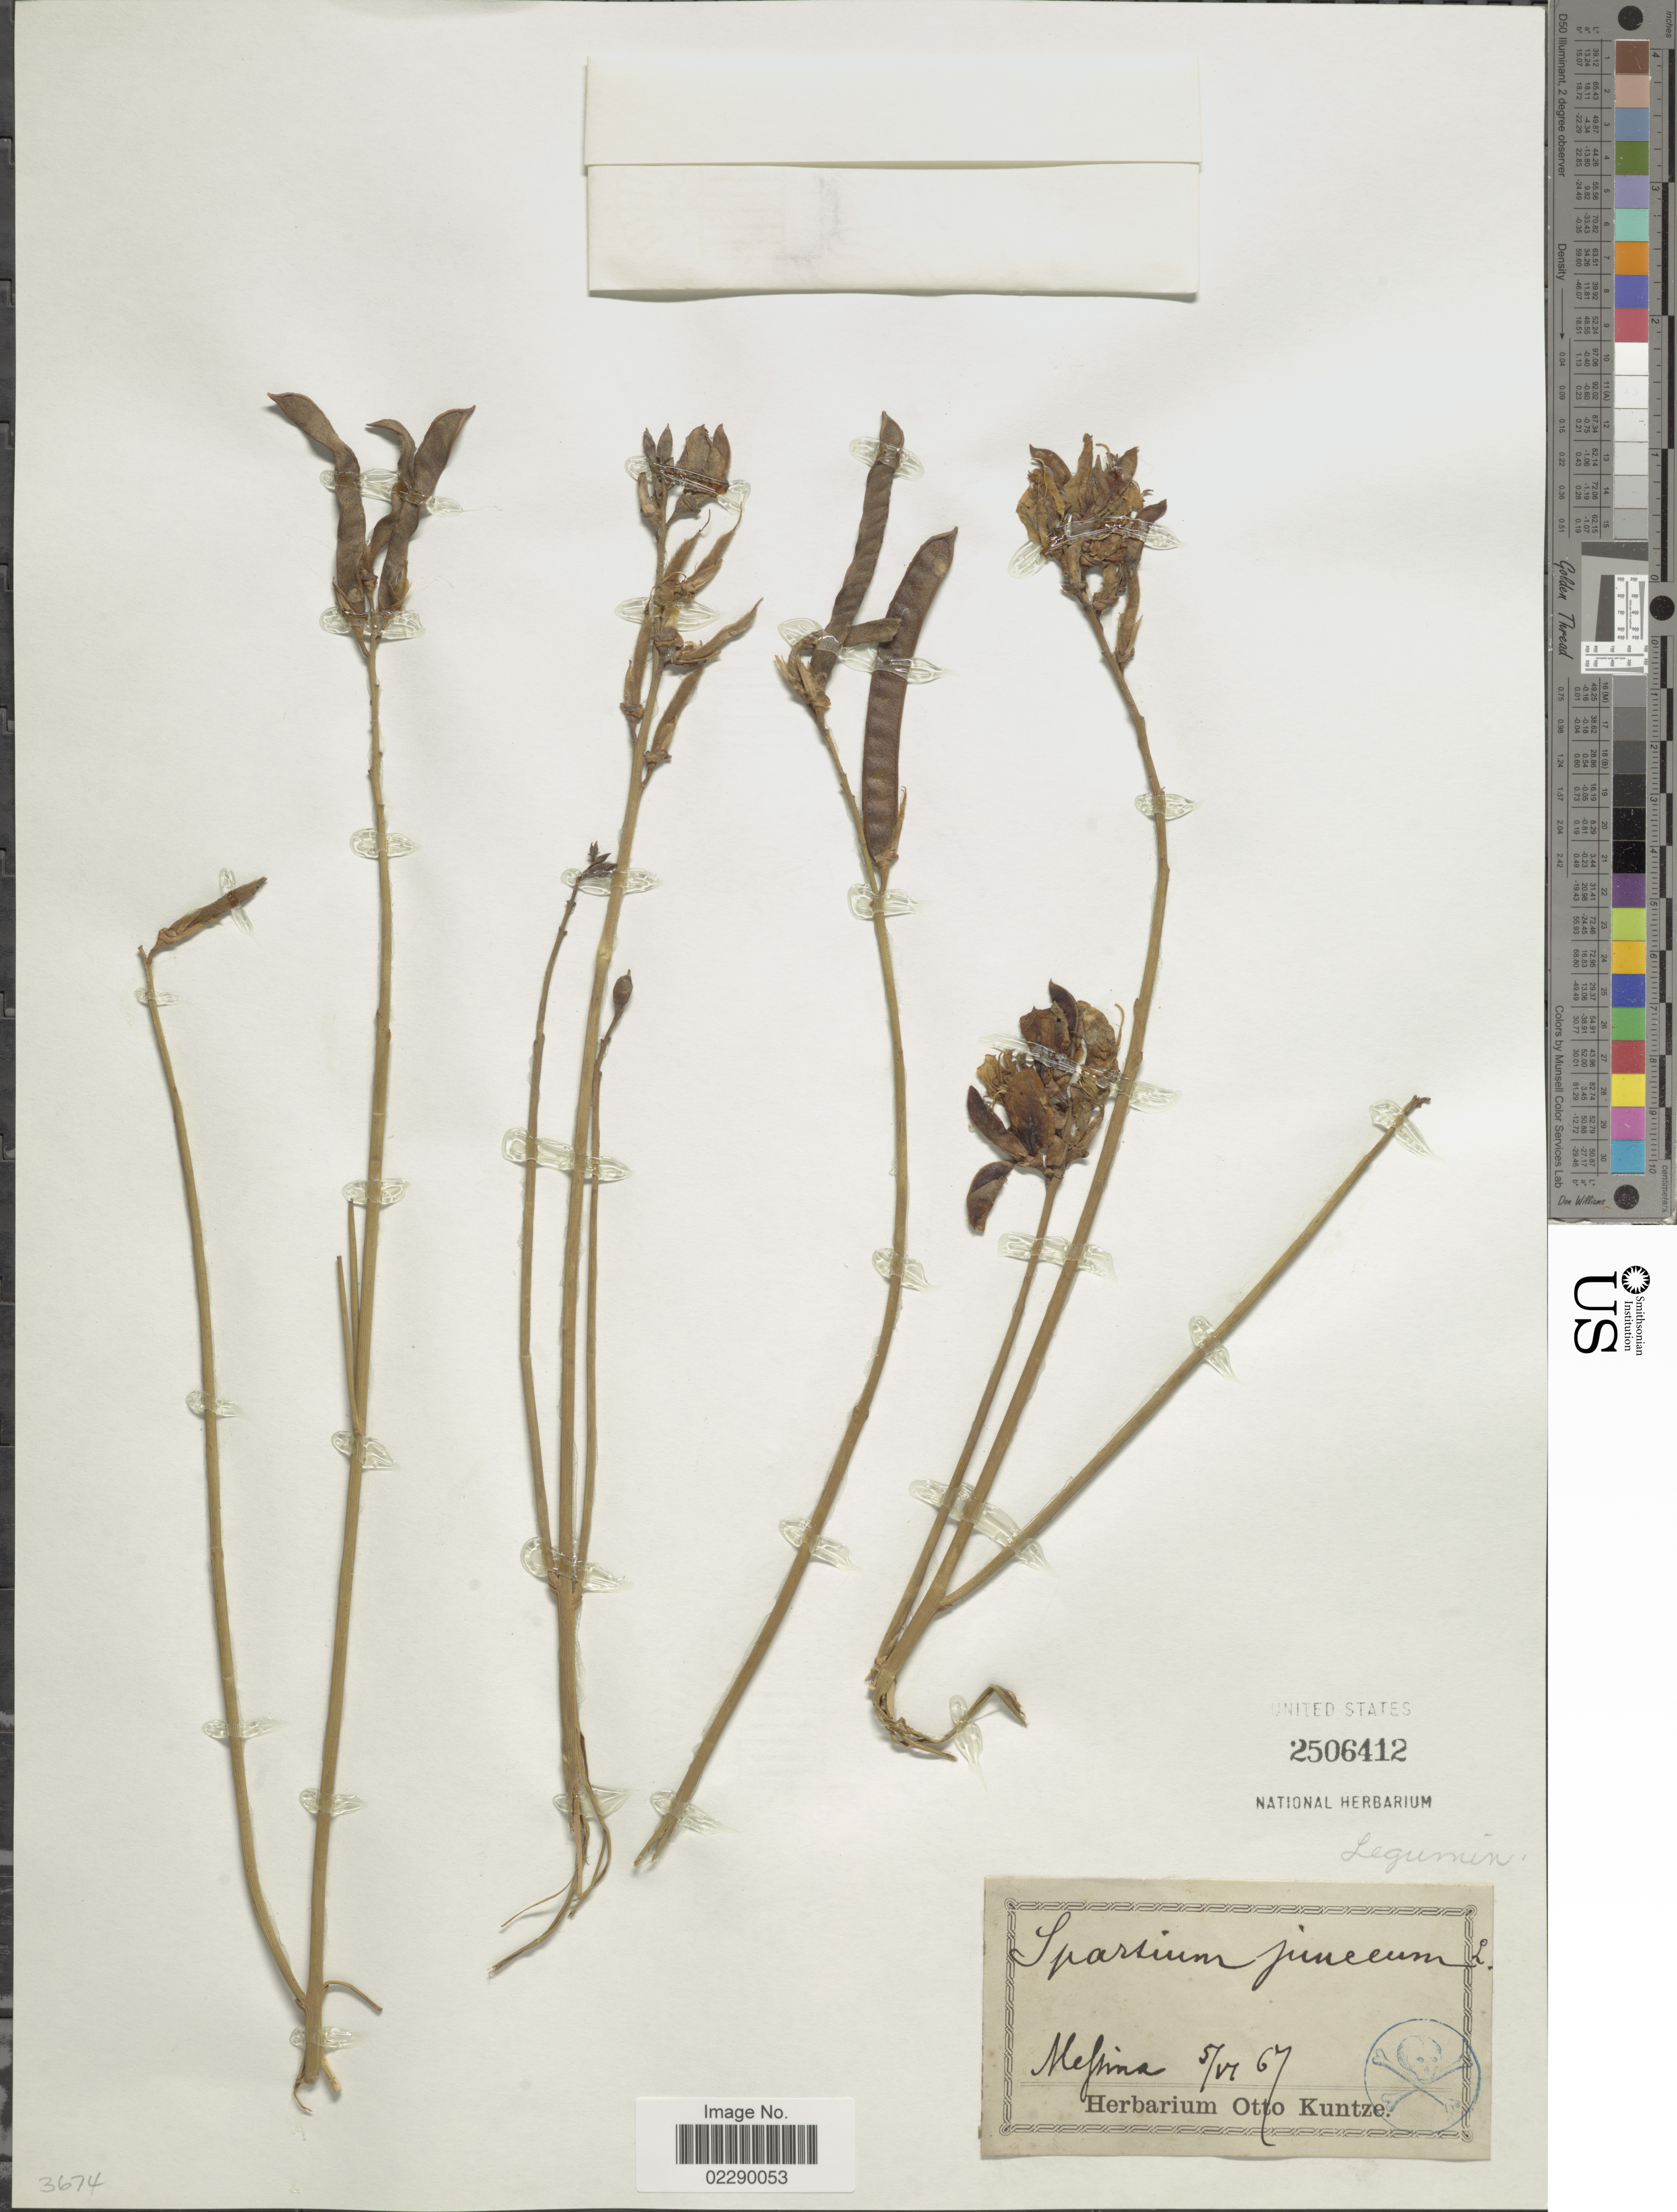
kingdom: Plantae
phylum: Tracheophyta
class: Magnoliopsida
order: Fabales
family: Fabaceae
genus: Spartium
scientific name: Spartium junceum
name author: L.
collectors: ex herb. Otto Kuntze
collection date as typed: Transcribed d/m/y: 5/6/67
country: Italy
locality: Messina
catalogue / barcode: US 2506412